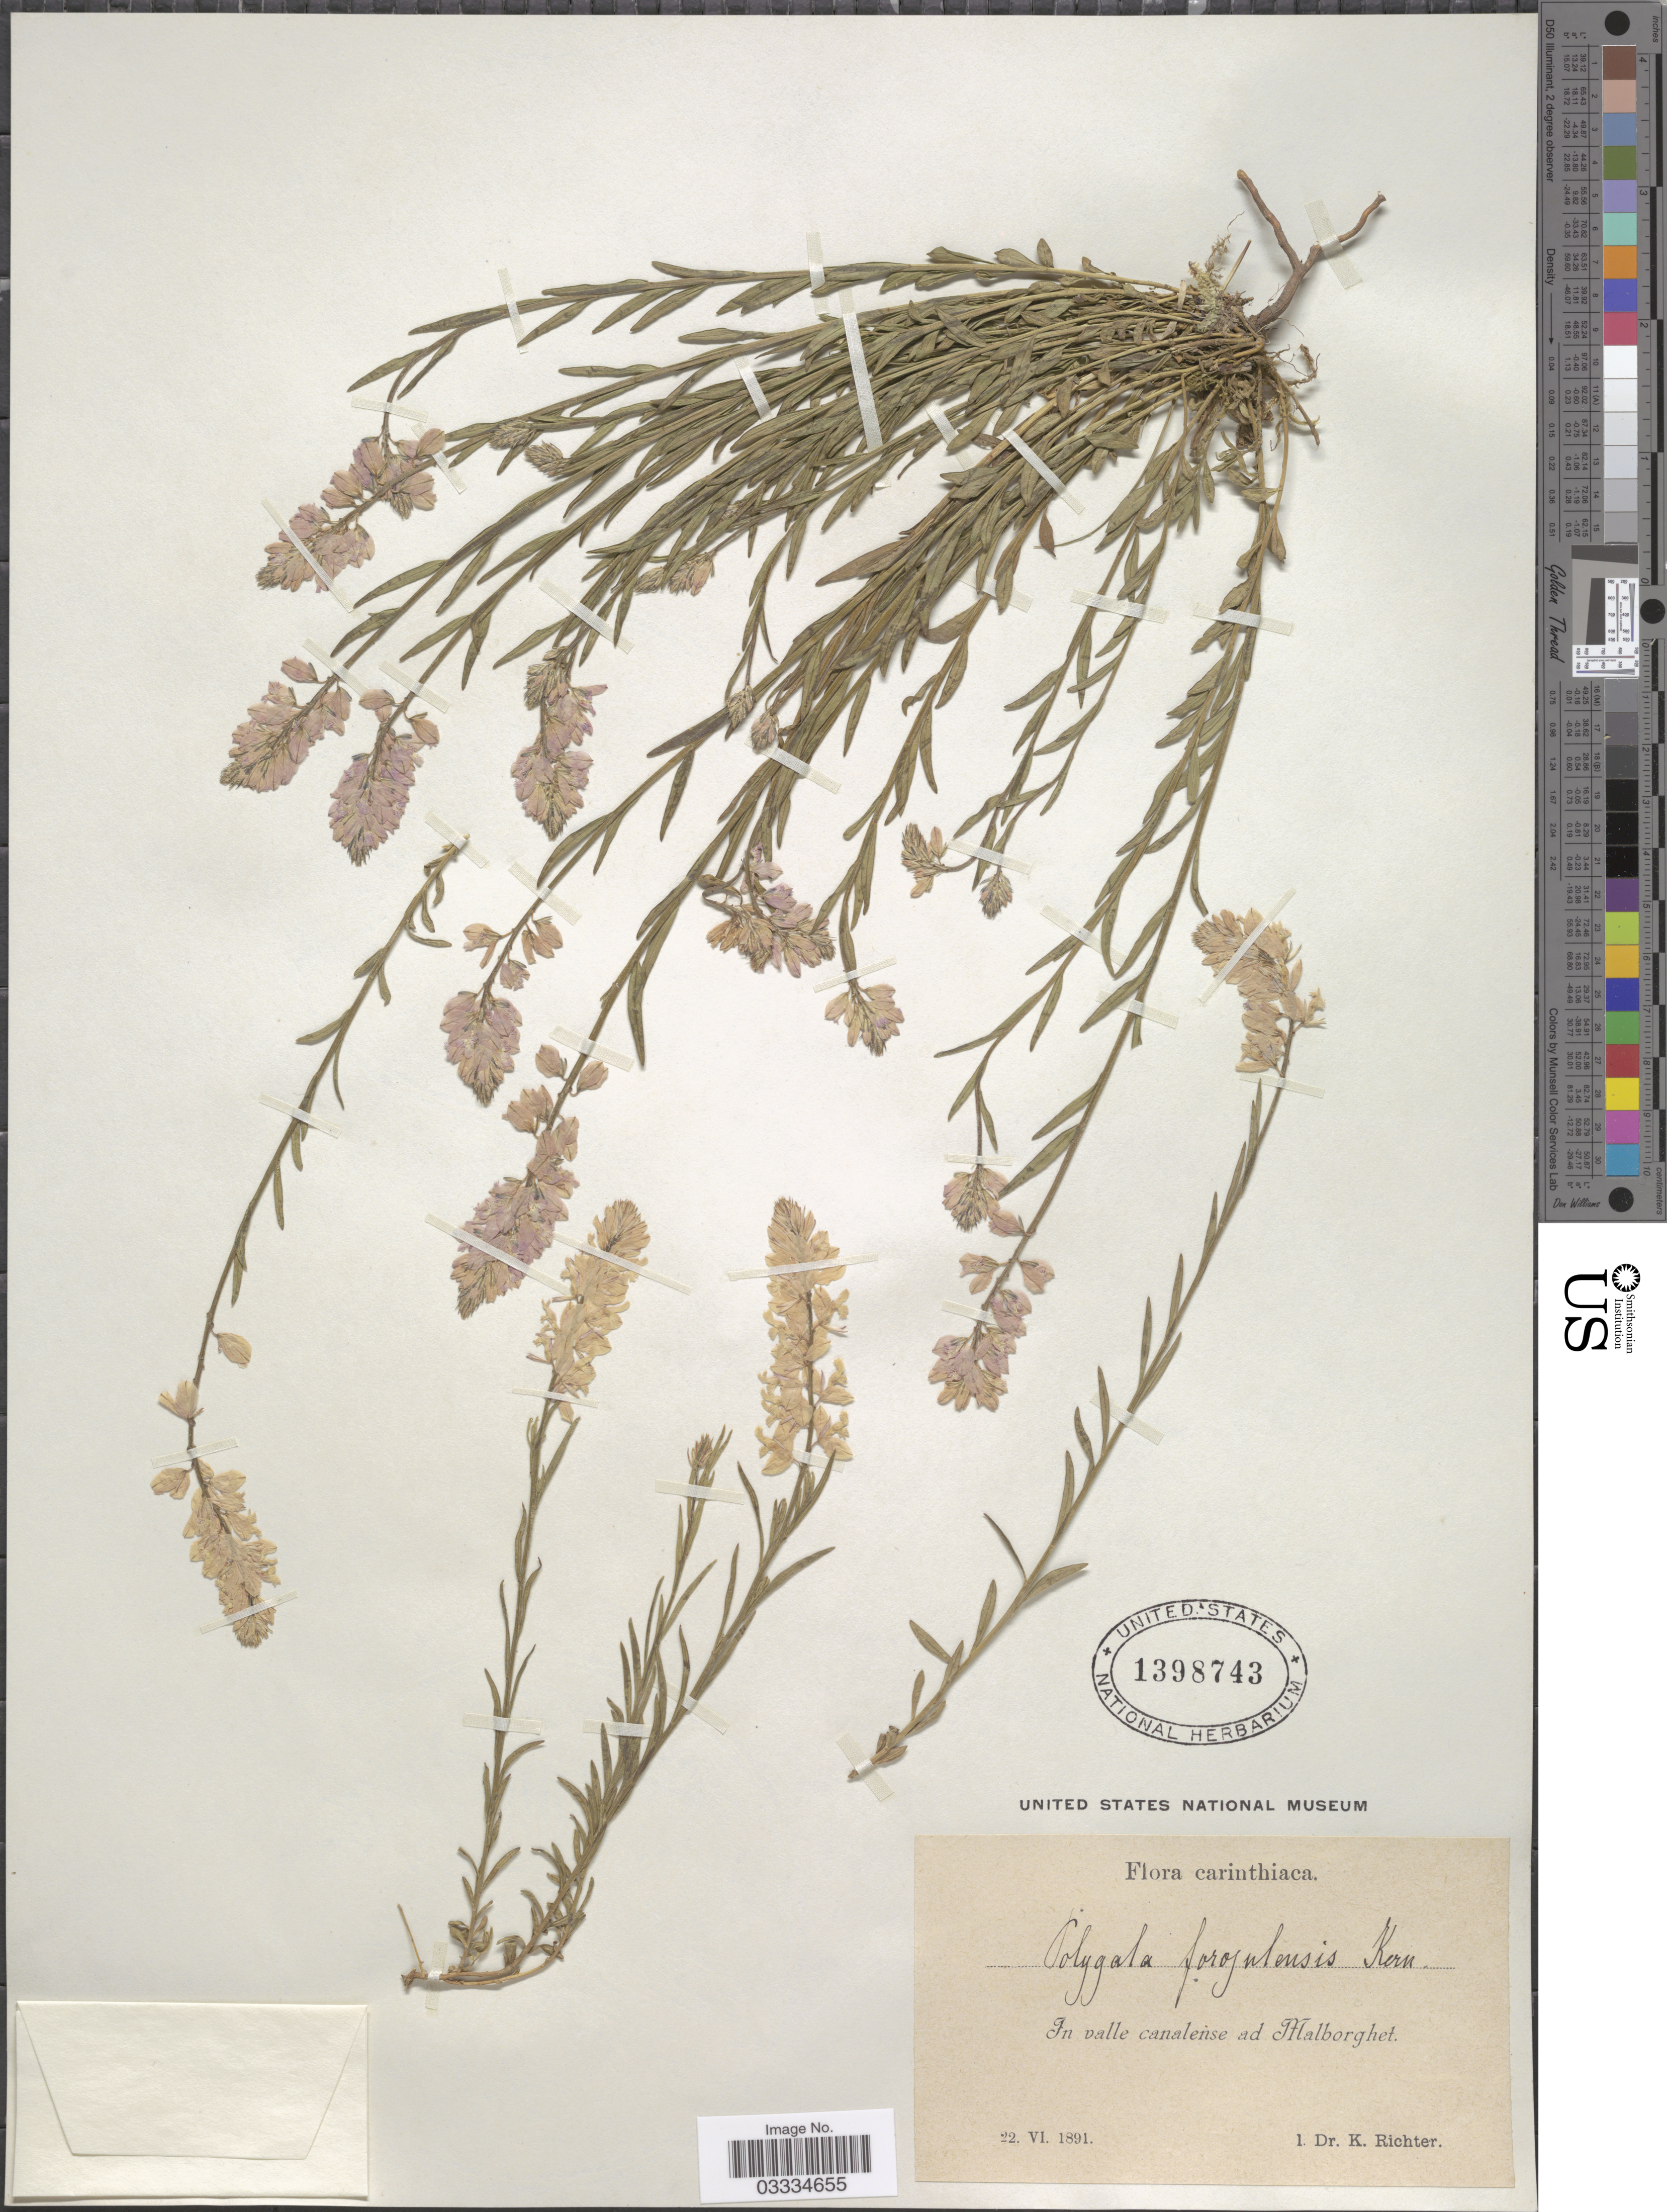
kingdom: Plantae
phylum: Tracheophyta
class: Magnoliopsida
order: Fabales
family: Polygalaceae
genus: Polygala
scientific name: Polygala forojulensis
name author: A. Kern.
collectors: K. Richter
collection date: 1891-06-22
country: Italy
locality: Carinthiaca. In valle canalense ad Malborghet.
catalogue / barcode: US 1398743